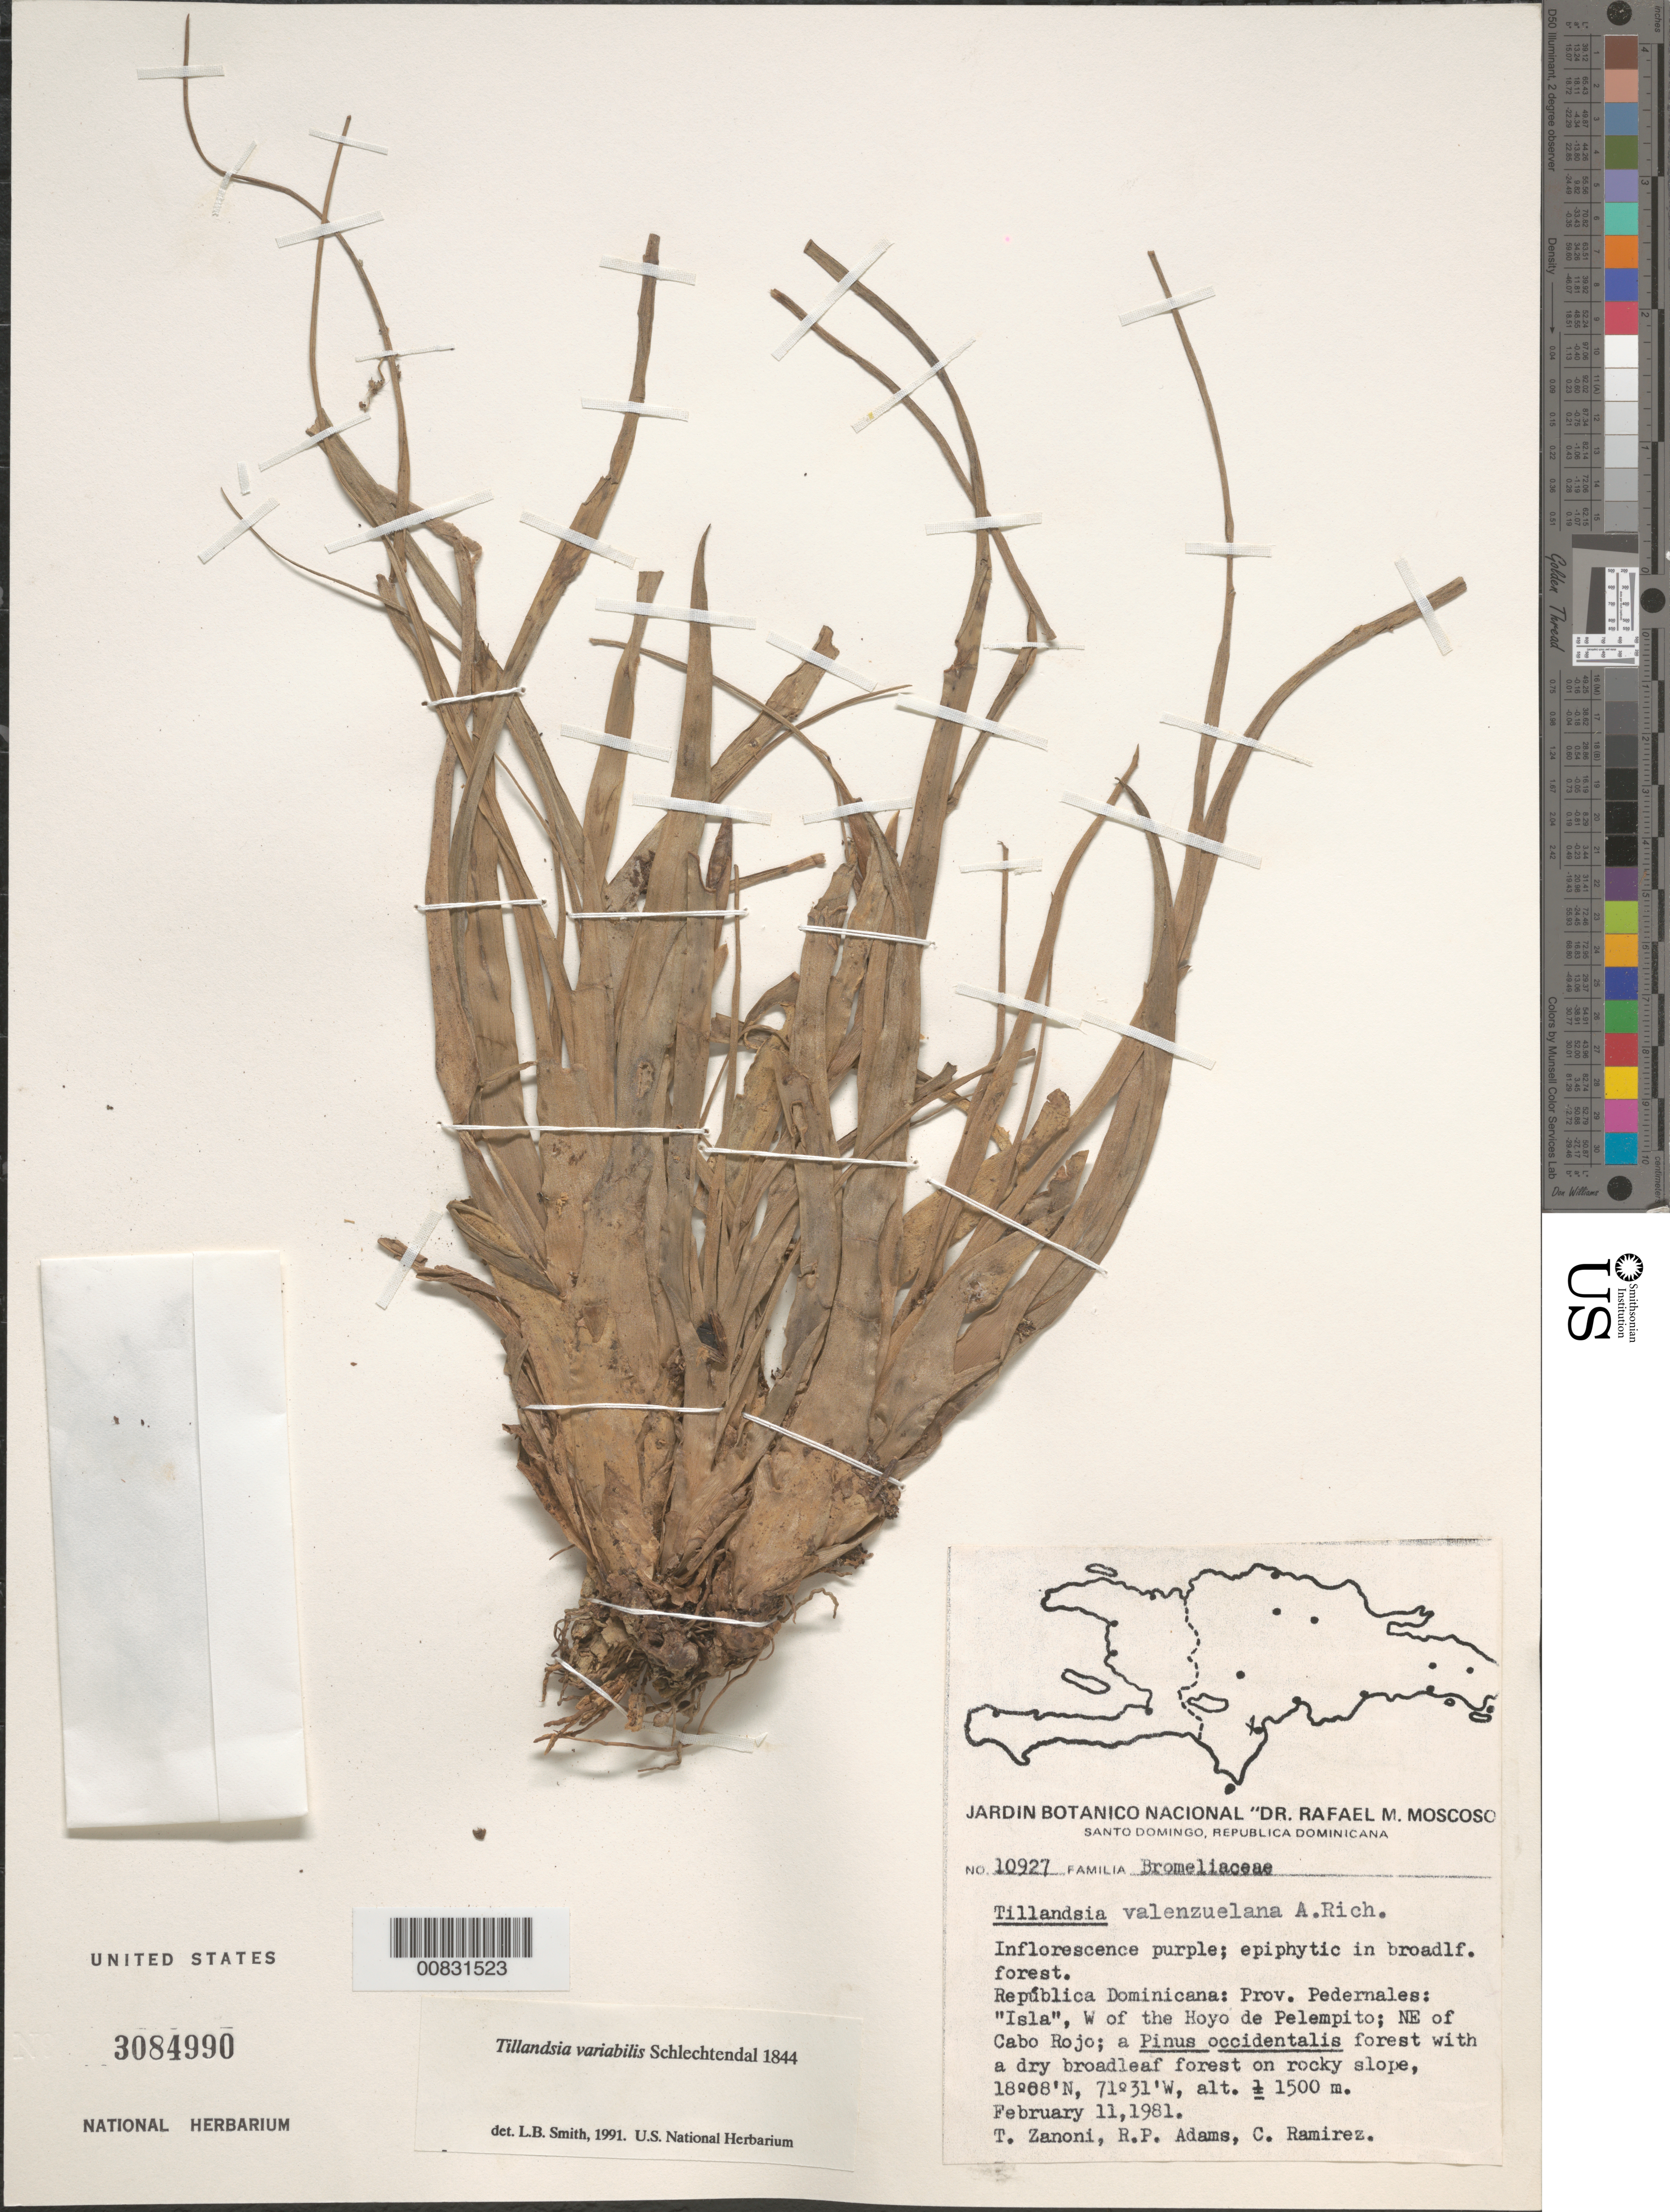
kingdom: Plantae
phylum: Tracheophyta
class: Liliopsida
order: Poales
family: Bromeliaceae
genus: Tillandsia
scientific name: Tillandsia variabilis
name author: Schltdl.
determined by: Smith, Lyman B., (US), NMNH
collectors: T. A. Zanoni, R. P. Adams & C. Ramirez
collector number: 10927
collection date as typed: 11 Feb 1981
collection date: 1981-02-11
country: Dominican Republic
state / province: Pedernales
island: Hispaniola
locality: "Isla", W of the Hoyo de Pelempito; NE of Cabo Rojo.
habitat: In broadleaf forest. A pinus occidentalis forest with dry broadleaf forest on rocky slope.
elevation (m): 1500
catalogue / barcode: US 3084990